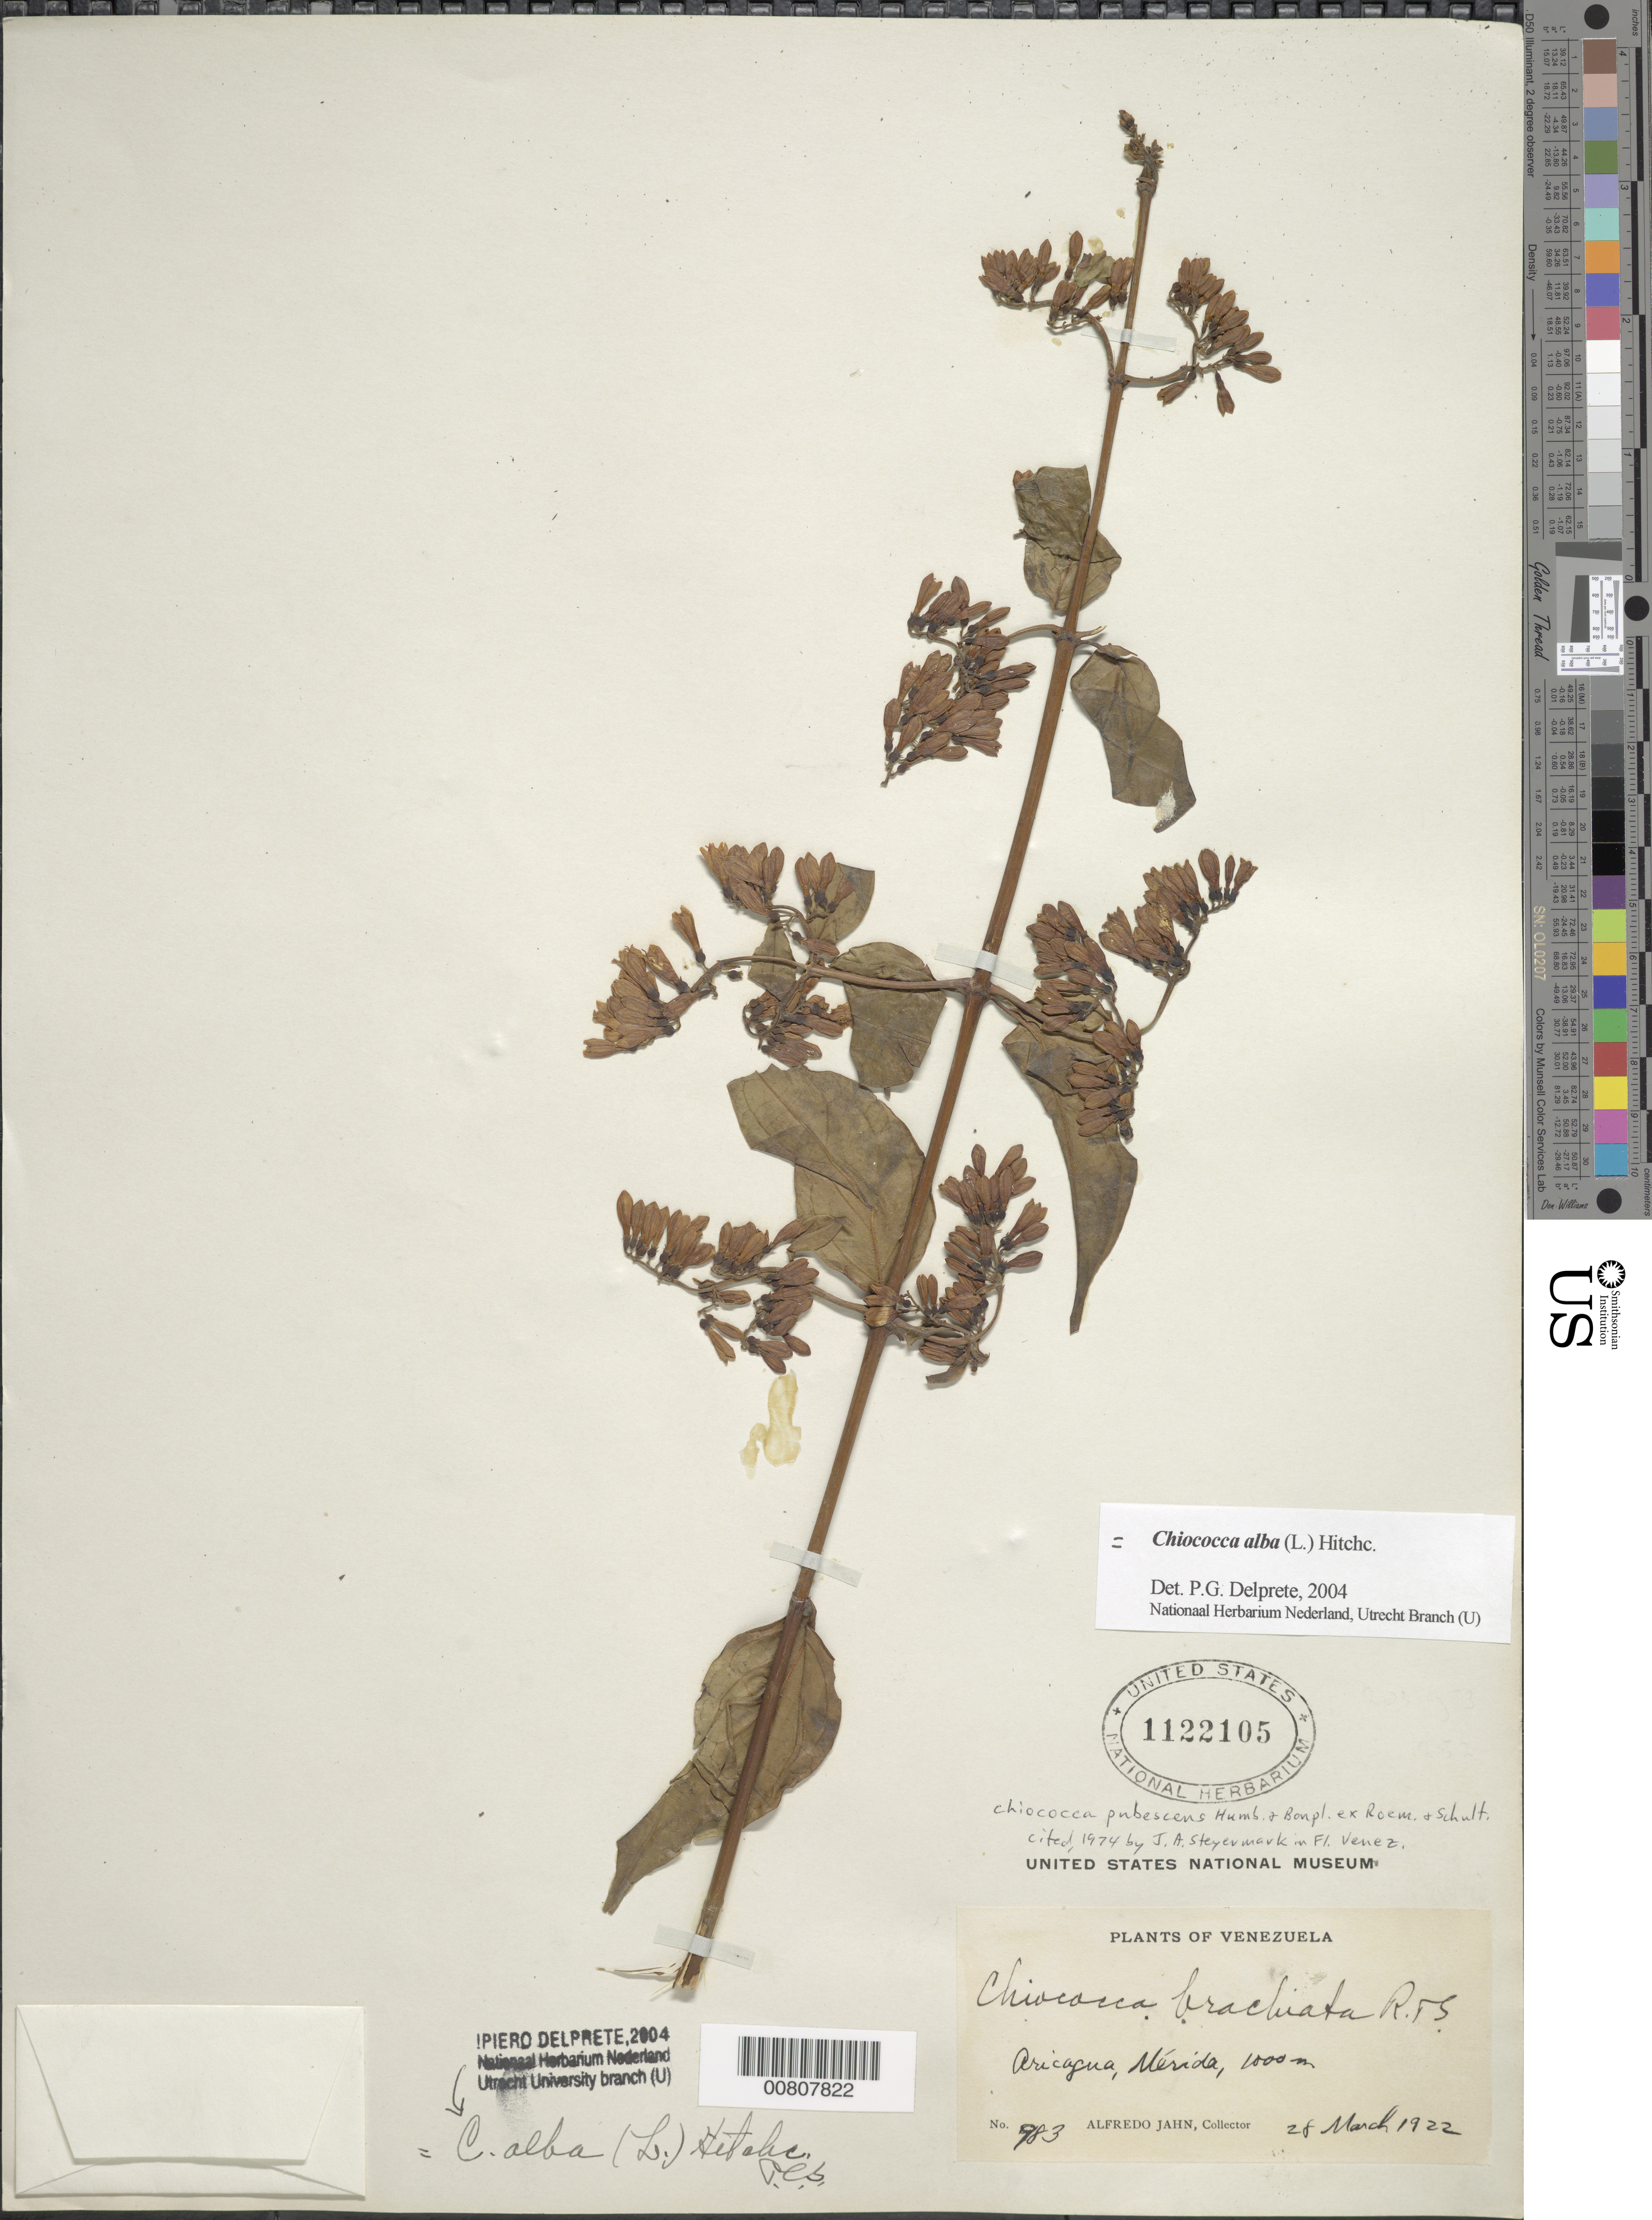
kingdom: Plantae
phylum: Tracheophyta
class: Magnoliopsida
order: Gentianales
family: Rubiaceae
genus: Chiococca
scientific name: Chiococca alba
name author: (L.) Hitchc.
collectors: A. Jahn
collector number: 983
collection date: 1922-03-28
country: Venezuela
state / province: Mérida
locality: Aricagua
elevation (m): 1000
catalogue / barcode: US 1122105